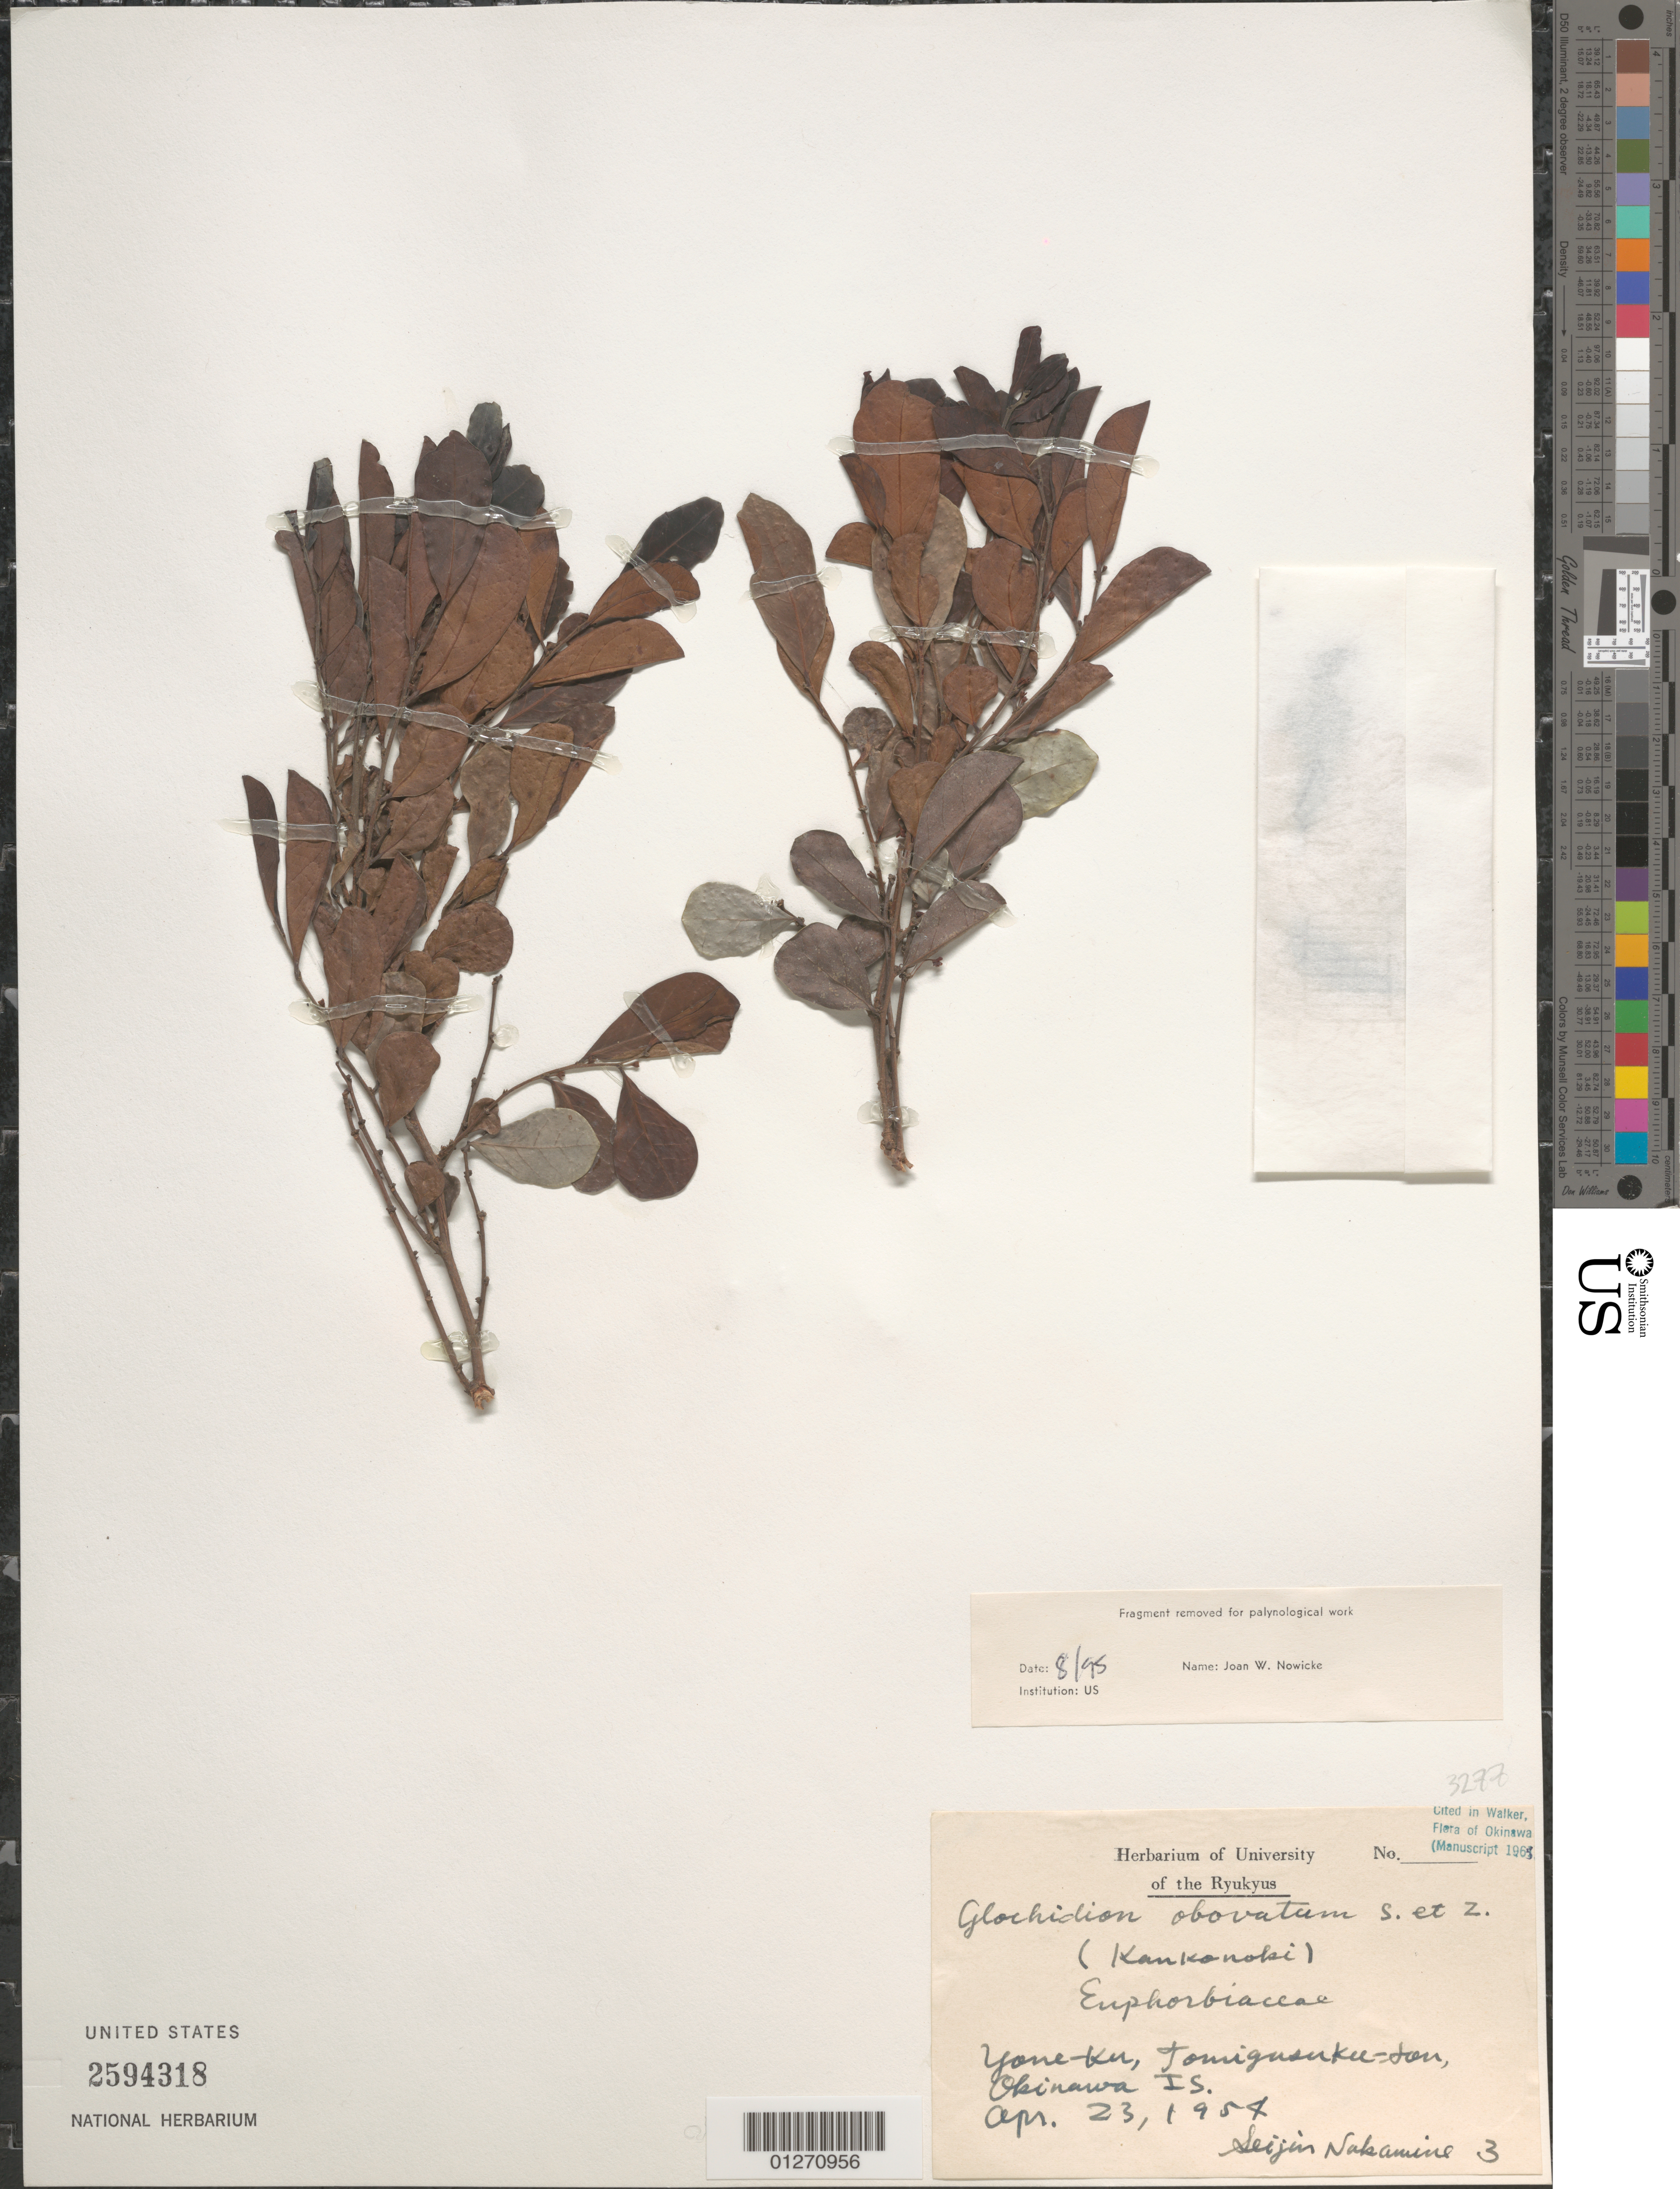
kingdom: Plantae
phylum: Tracheophyta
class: Magnoliopsida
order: Malpighiales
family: Phyllanthaceae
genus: Glochidion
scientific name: Glochidion obovatum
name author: Siebold & Zucc.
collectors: S. Nakamine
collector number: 3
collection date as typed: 23 Apr 1957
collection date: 1957-04-23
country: Japan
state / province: Okinawa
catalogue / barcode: US 2594318